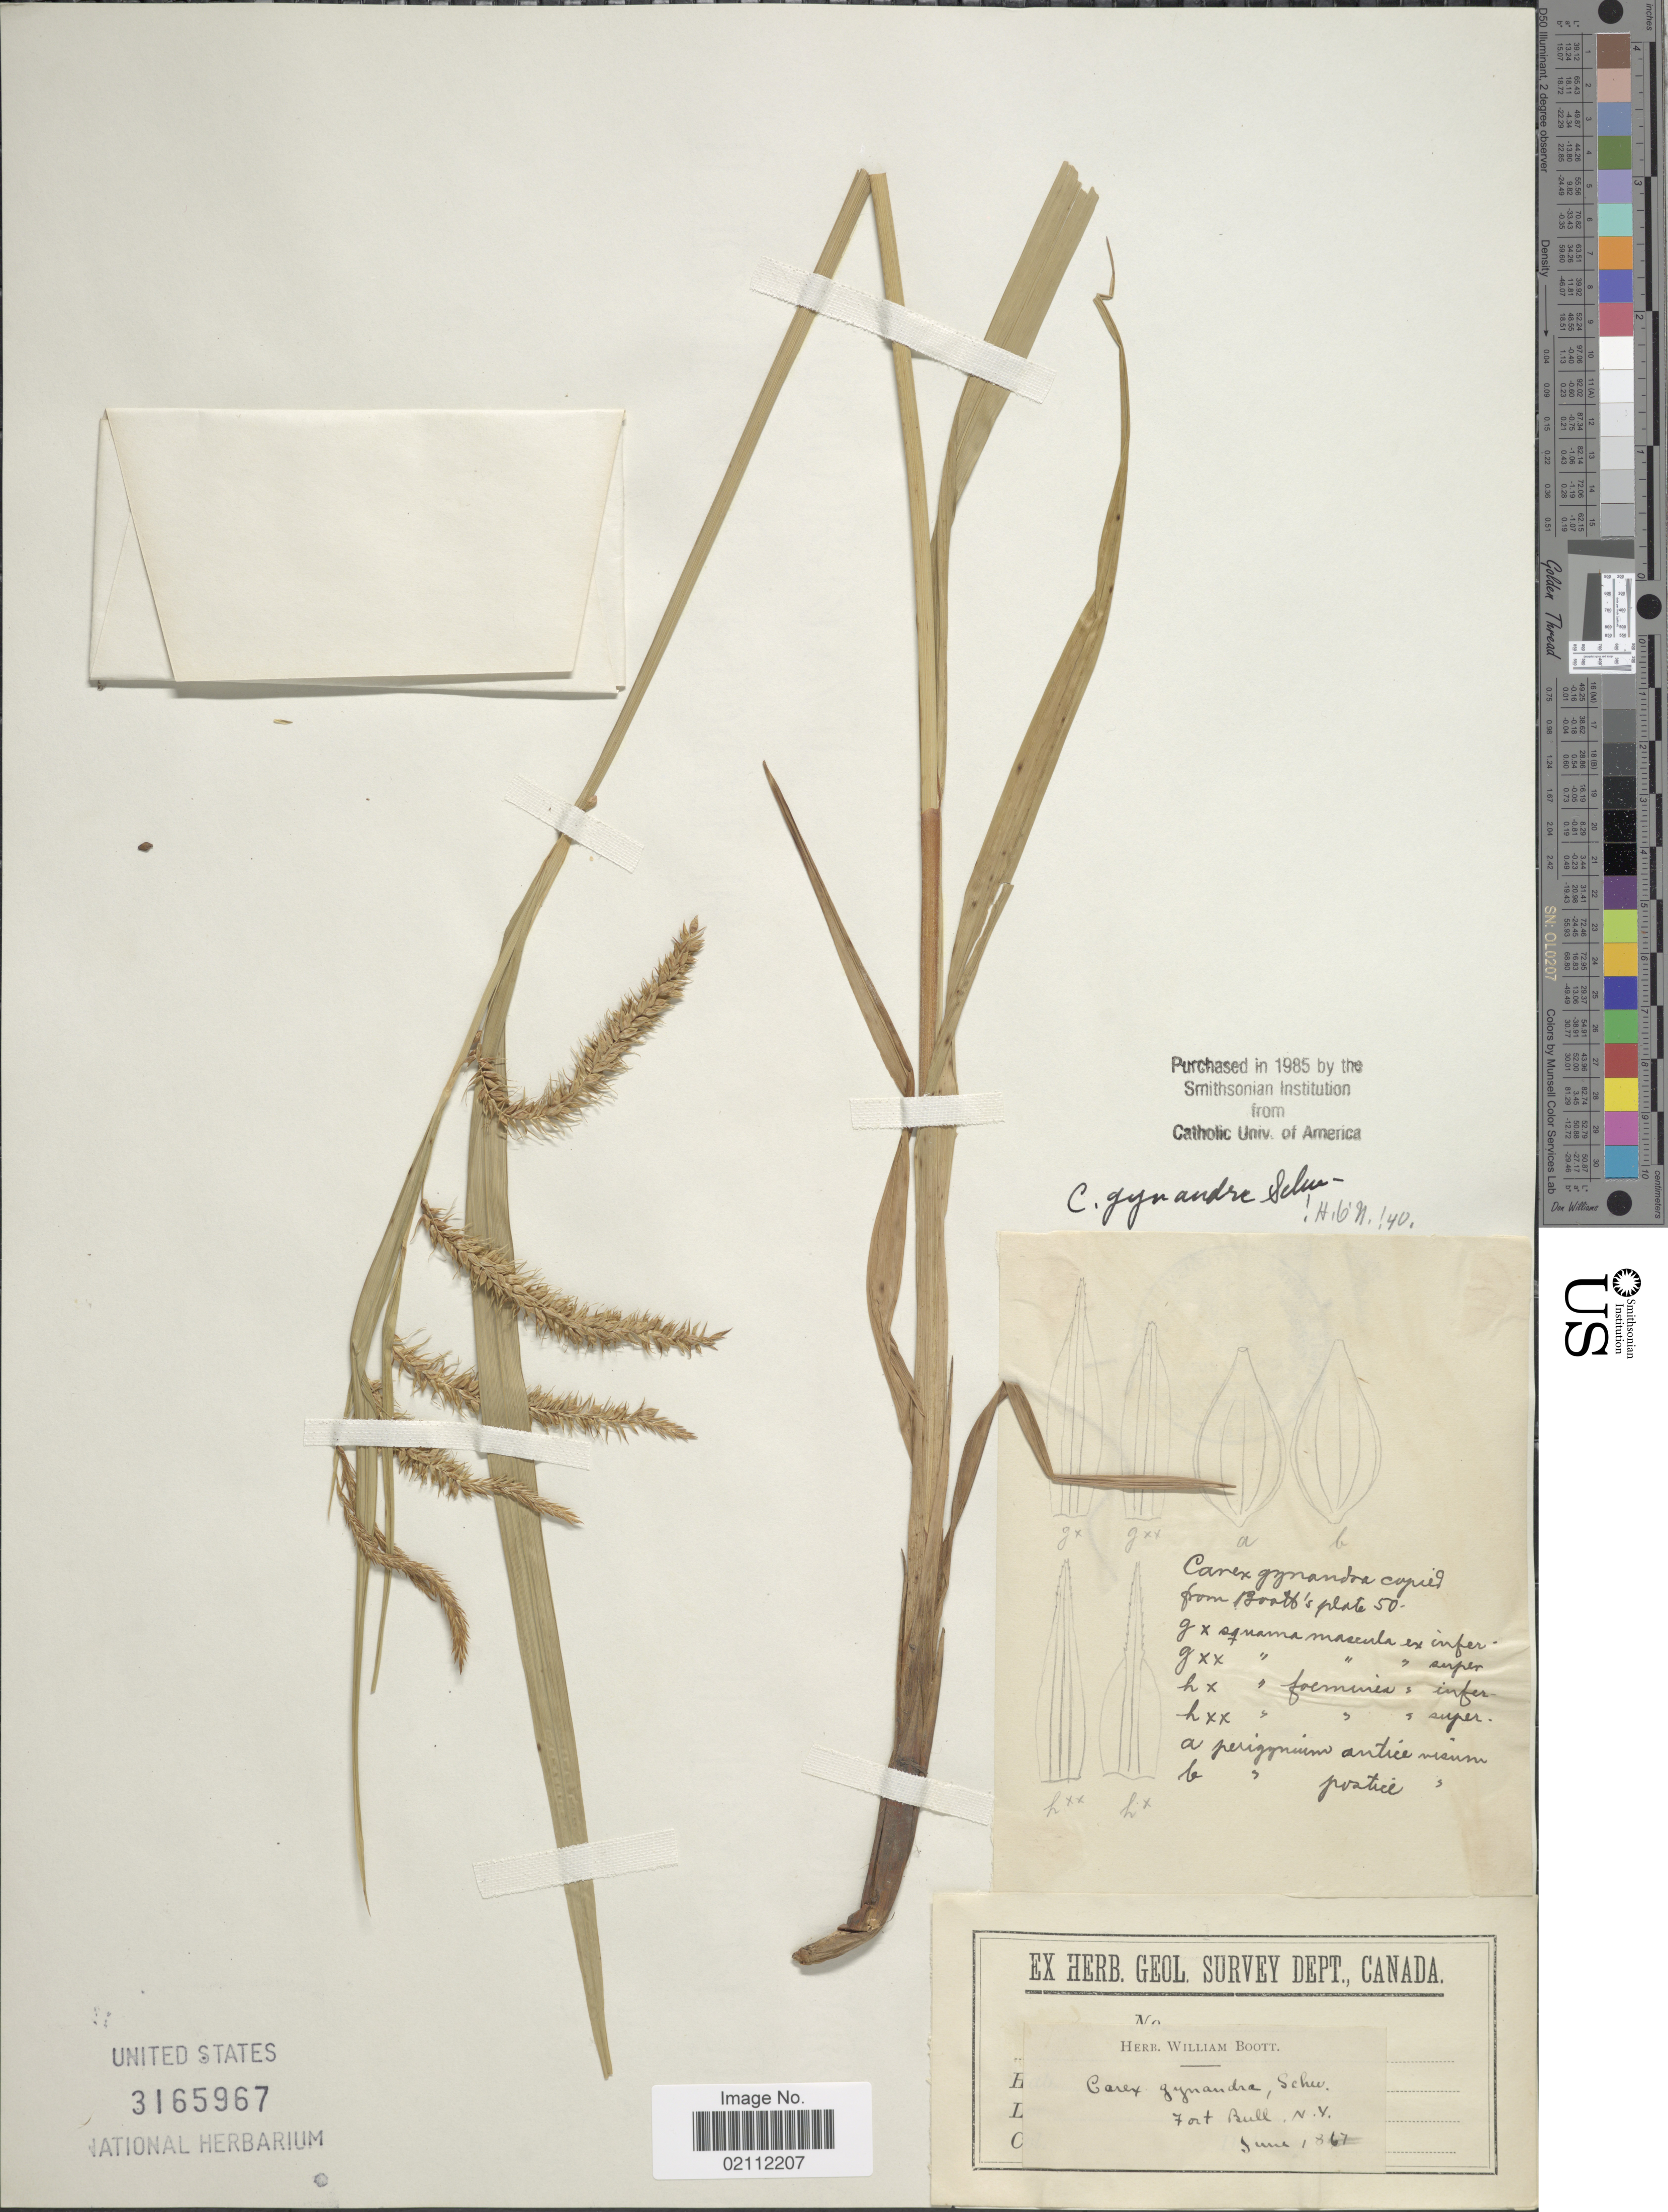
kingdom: Plantae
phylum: Tracheophyta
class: Liliopsida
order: Poales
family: Cyperaceae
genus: Carex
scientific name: Carex gynandra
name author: Schwein.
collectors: ex herb. William Boott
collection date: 1867-06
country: United States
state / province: New York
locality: Fort Bull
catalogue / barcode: US 3165967